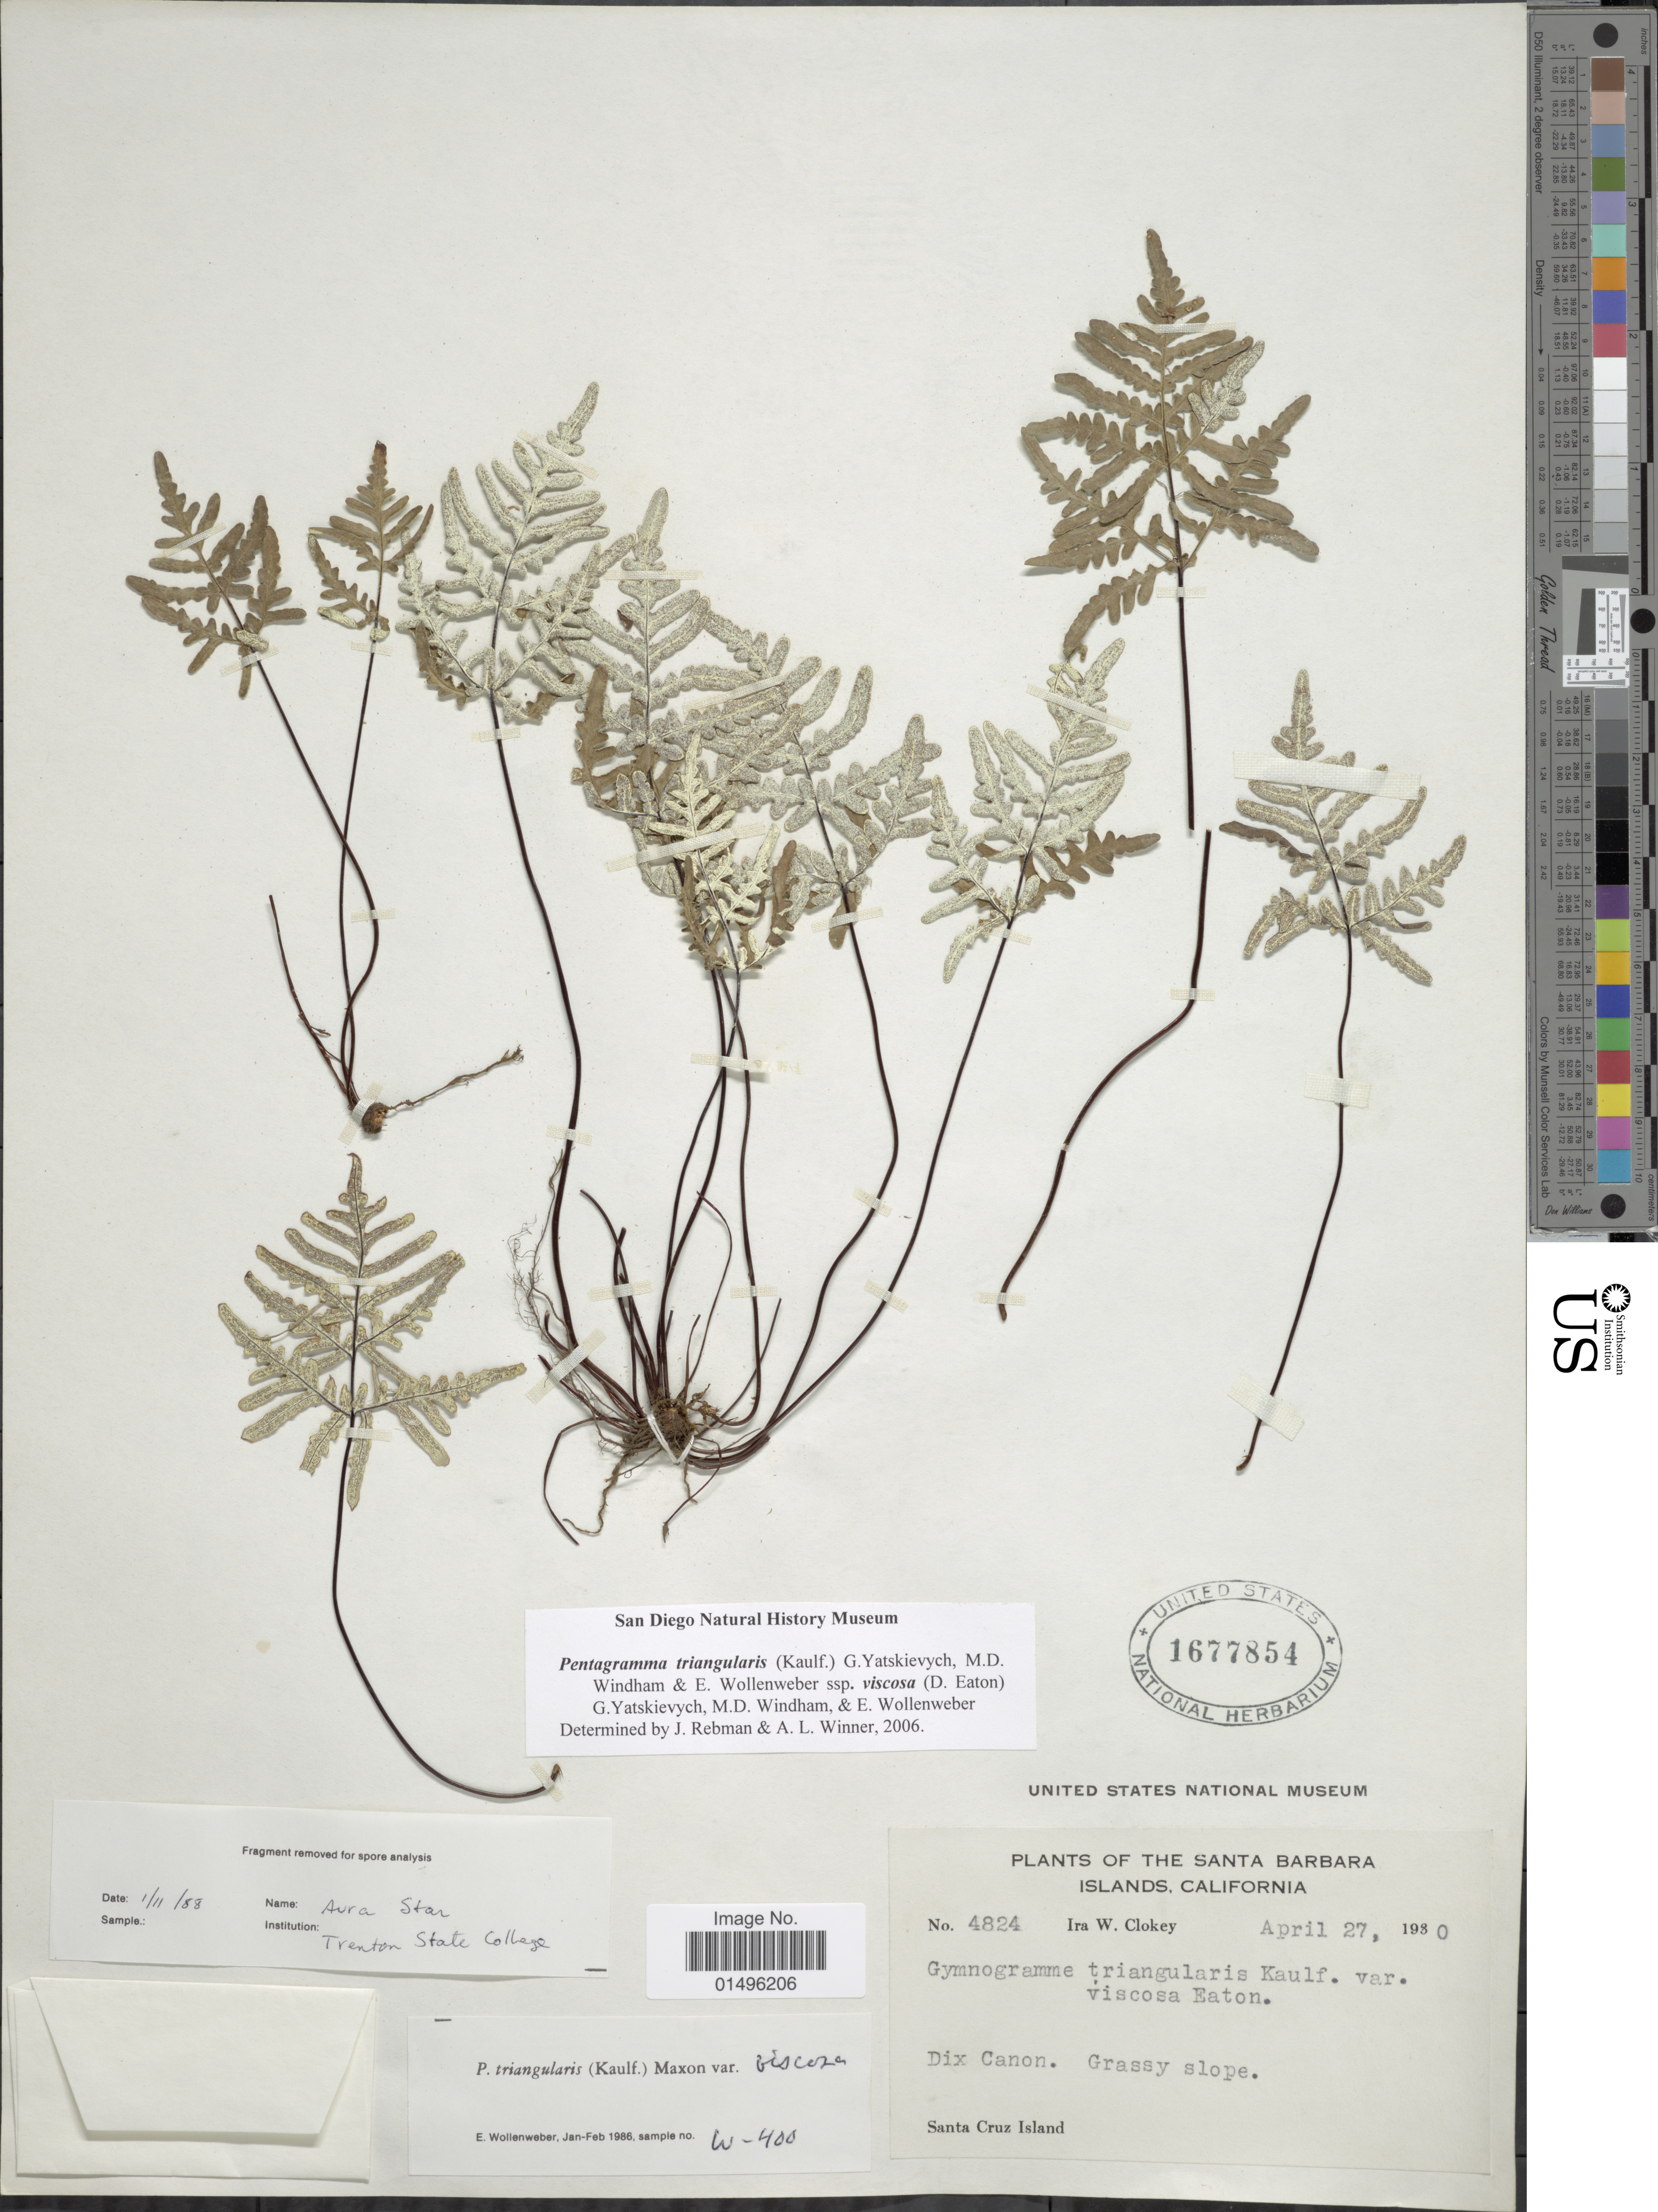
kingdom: Plantae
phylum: Tracheophyta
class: Polypodiopsida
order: Polypodiales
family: Pteridaceae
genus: Pentagramma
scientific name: Pentagramma viscosa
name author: (Nutt. ex D.C. Eaton) Schuettp. & Windham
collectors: I. W. Clokey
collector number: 4824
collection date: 1930-04-27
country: United States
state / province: California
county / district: Santa Barbara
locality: Califonia, Santa Barbara Islands, Dix Canon, Grassy Slope, Santa Cruz Island.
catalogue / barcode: US 1677854